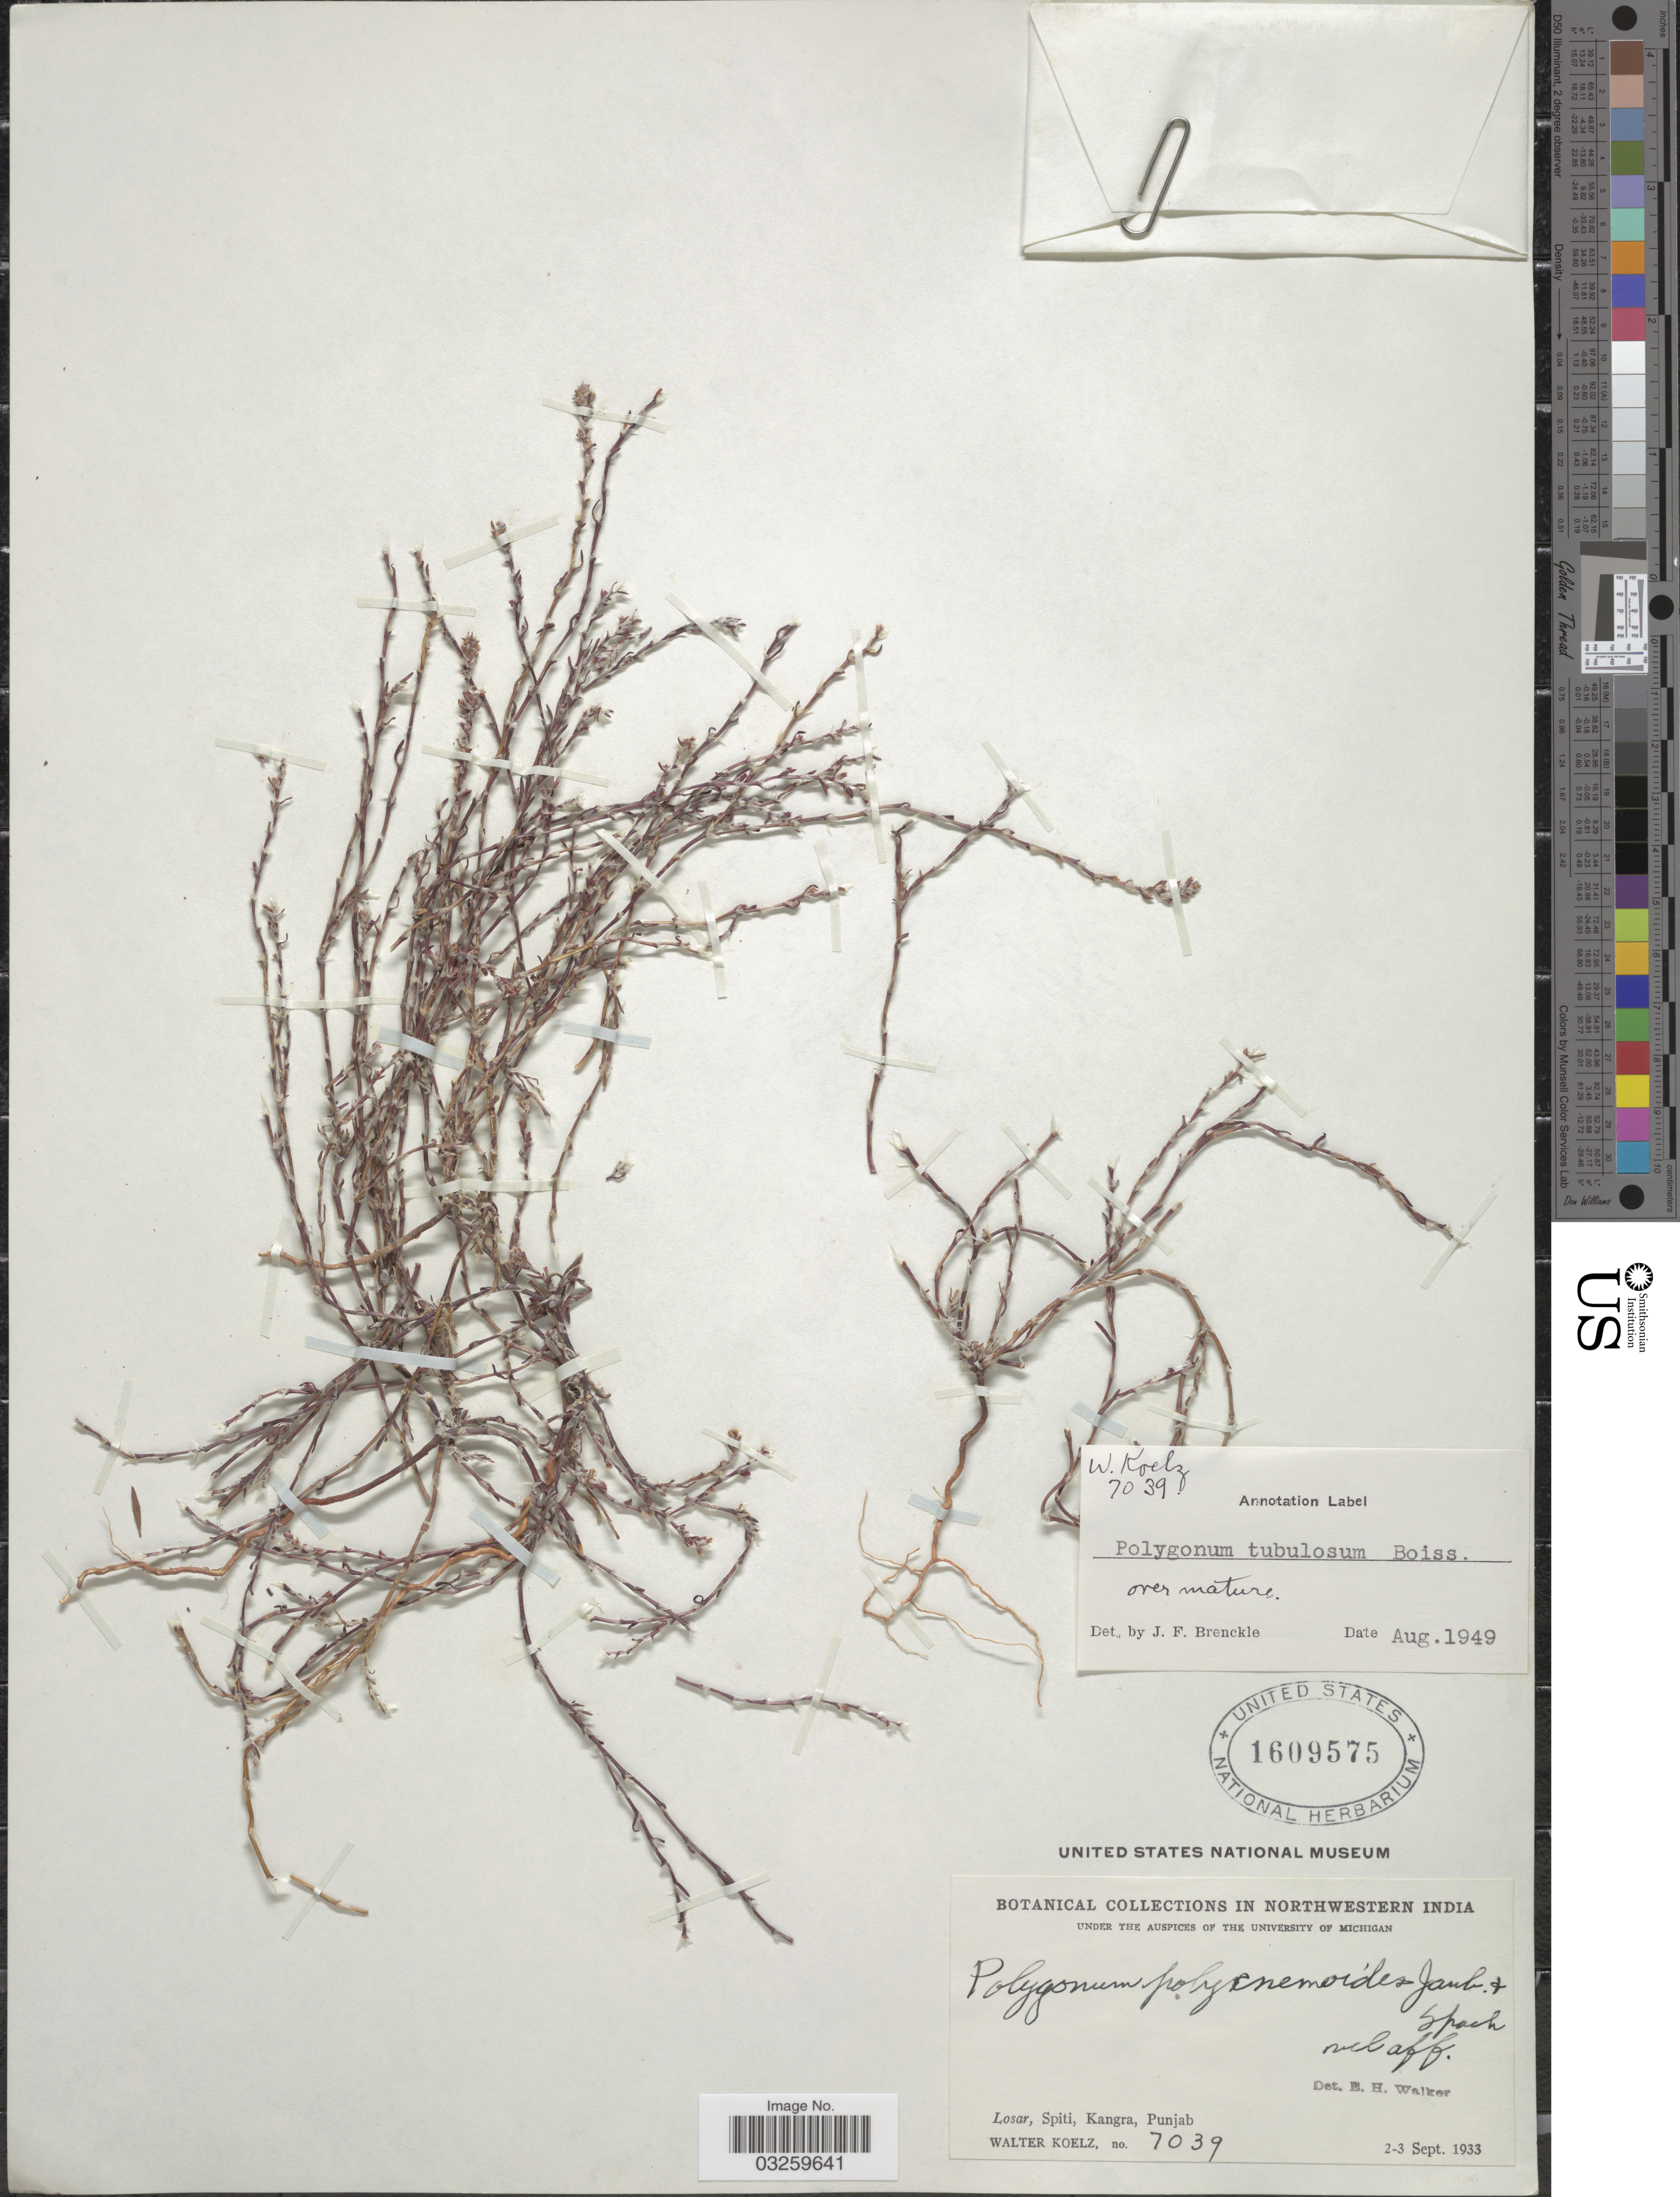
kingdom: Plantae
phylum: Tracheophyta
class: Magnoliopsida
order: Caryophyllales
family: Polygonaceae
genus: Polygonum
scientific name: Polygonum tubulosum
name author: Boiss.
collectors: W. N. Koelz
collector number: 7039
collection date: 1933-09-02/1933-09-03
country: India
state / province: Punjab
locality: Northwestern India. Losar, Spiti, Kangra, Punjab.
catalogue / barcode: US 1609575